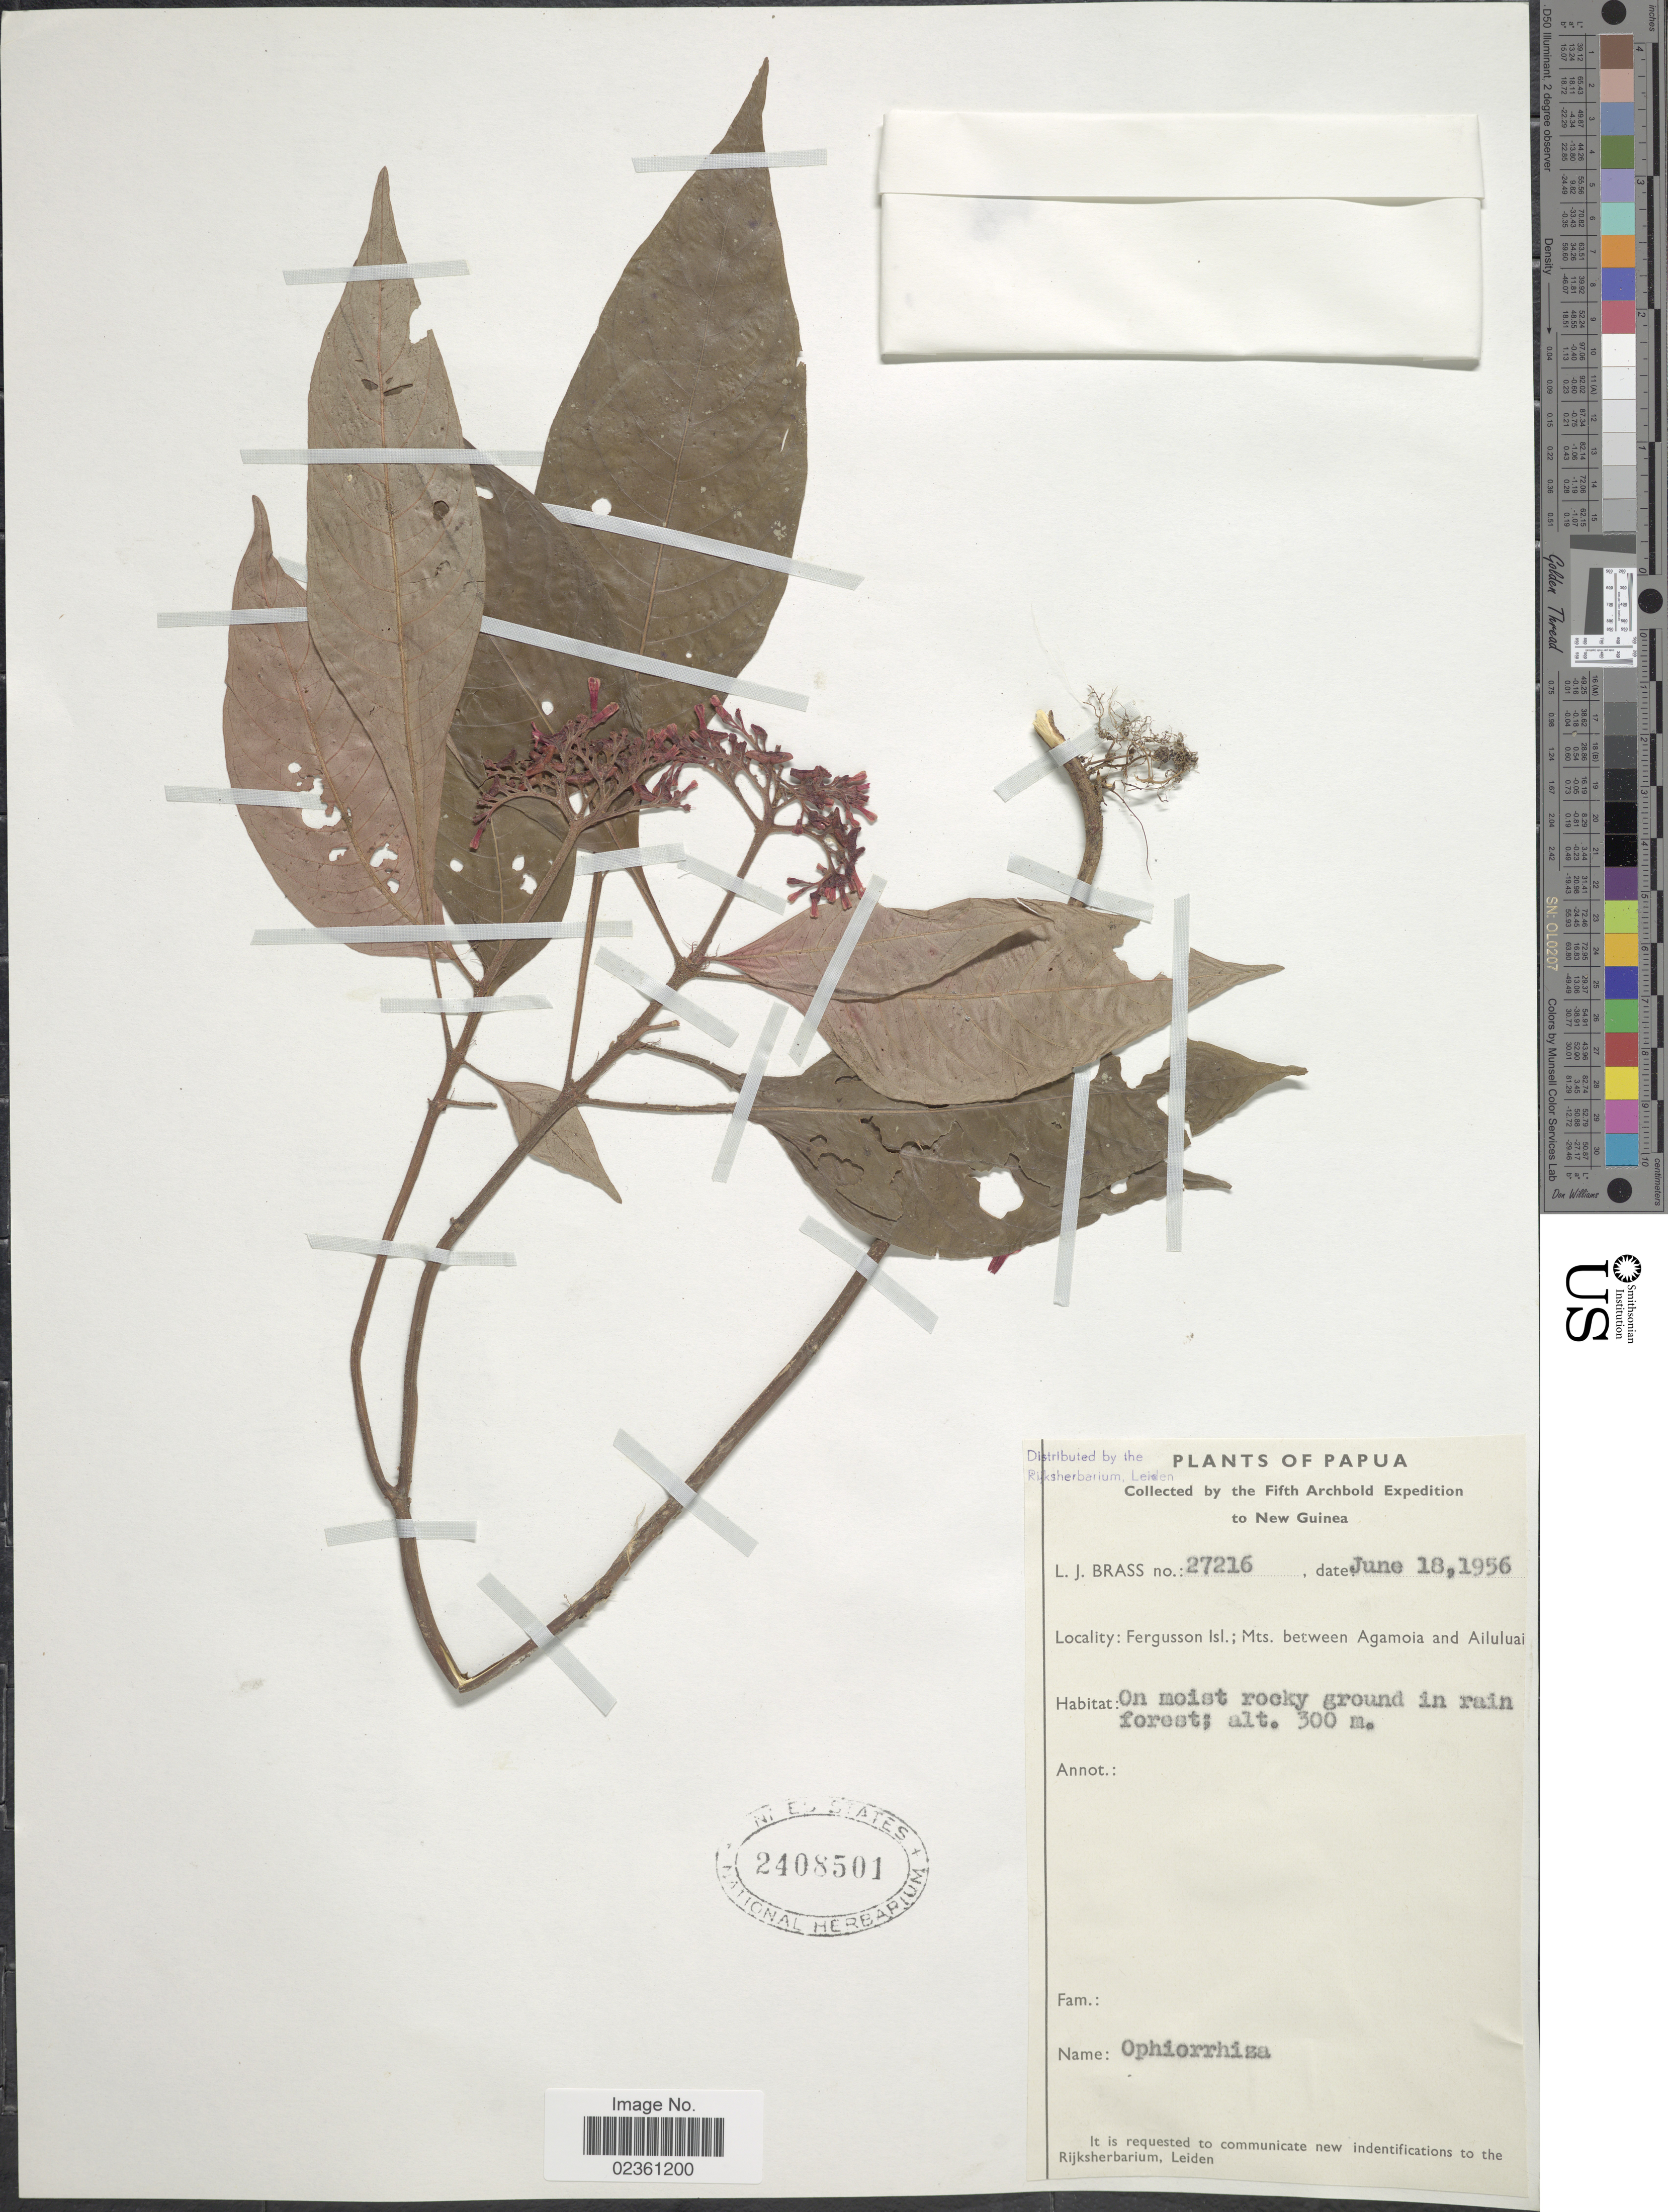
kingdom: Plantae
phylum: Tracheophyta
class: Magnoliopsida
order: Gentianales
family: Rubiaceae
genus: Ophiorrhiza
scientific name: Ophiorrhiza sp.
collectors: L. J. Brass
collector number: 27216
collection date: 1956-06-18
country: Papua New Guinea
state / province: Milne Bay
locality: Fergusson Isl.; Mts between Agamoia and Ailuluai, On moist rocky in rain forest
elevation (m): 300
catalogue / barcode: US 2408501